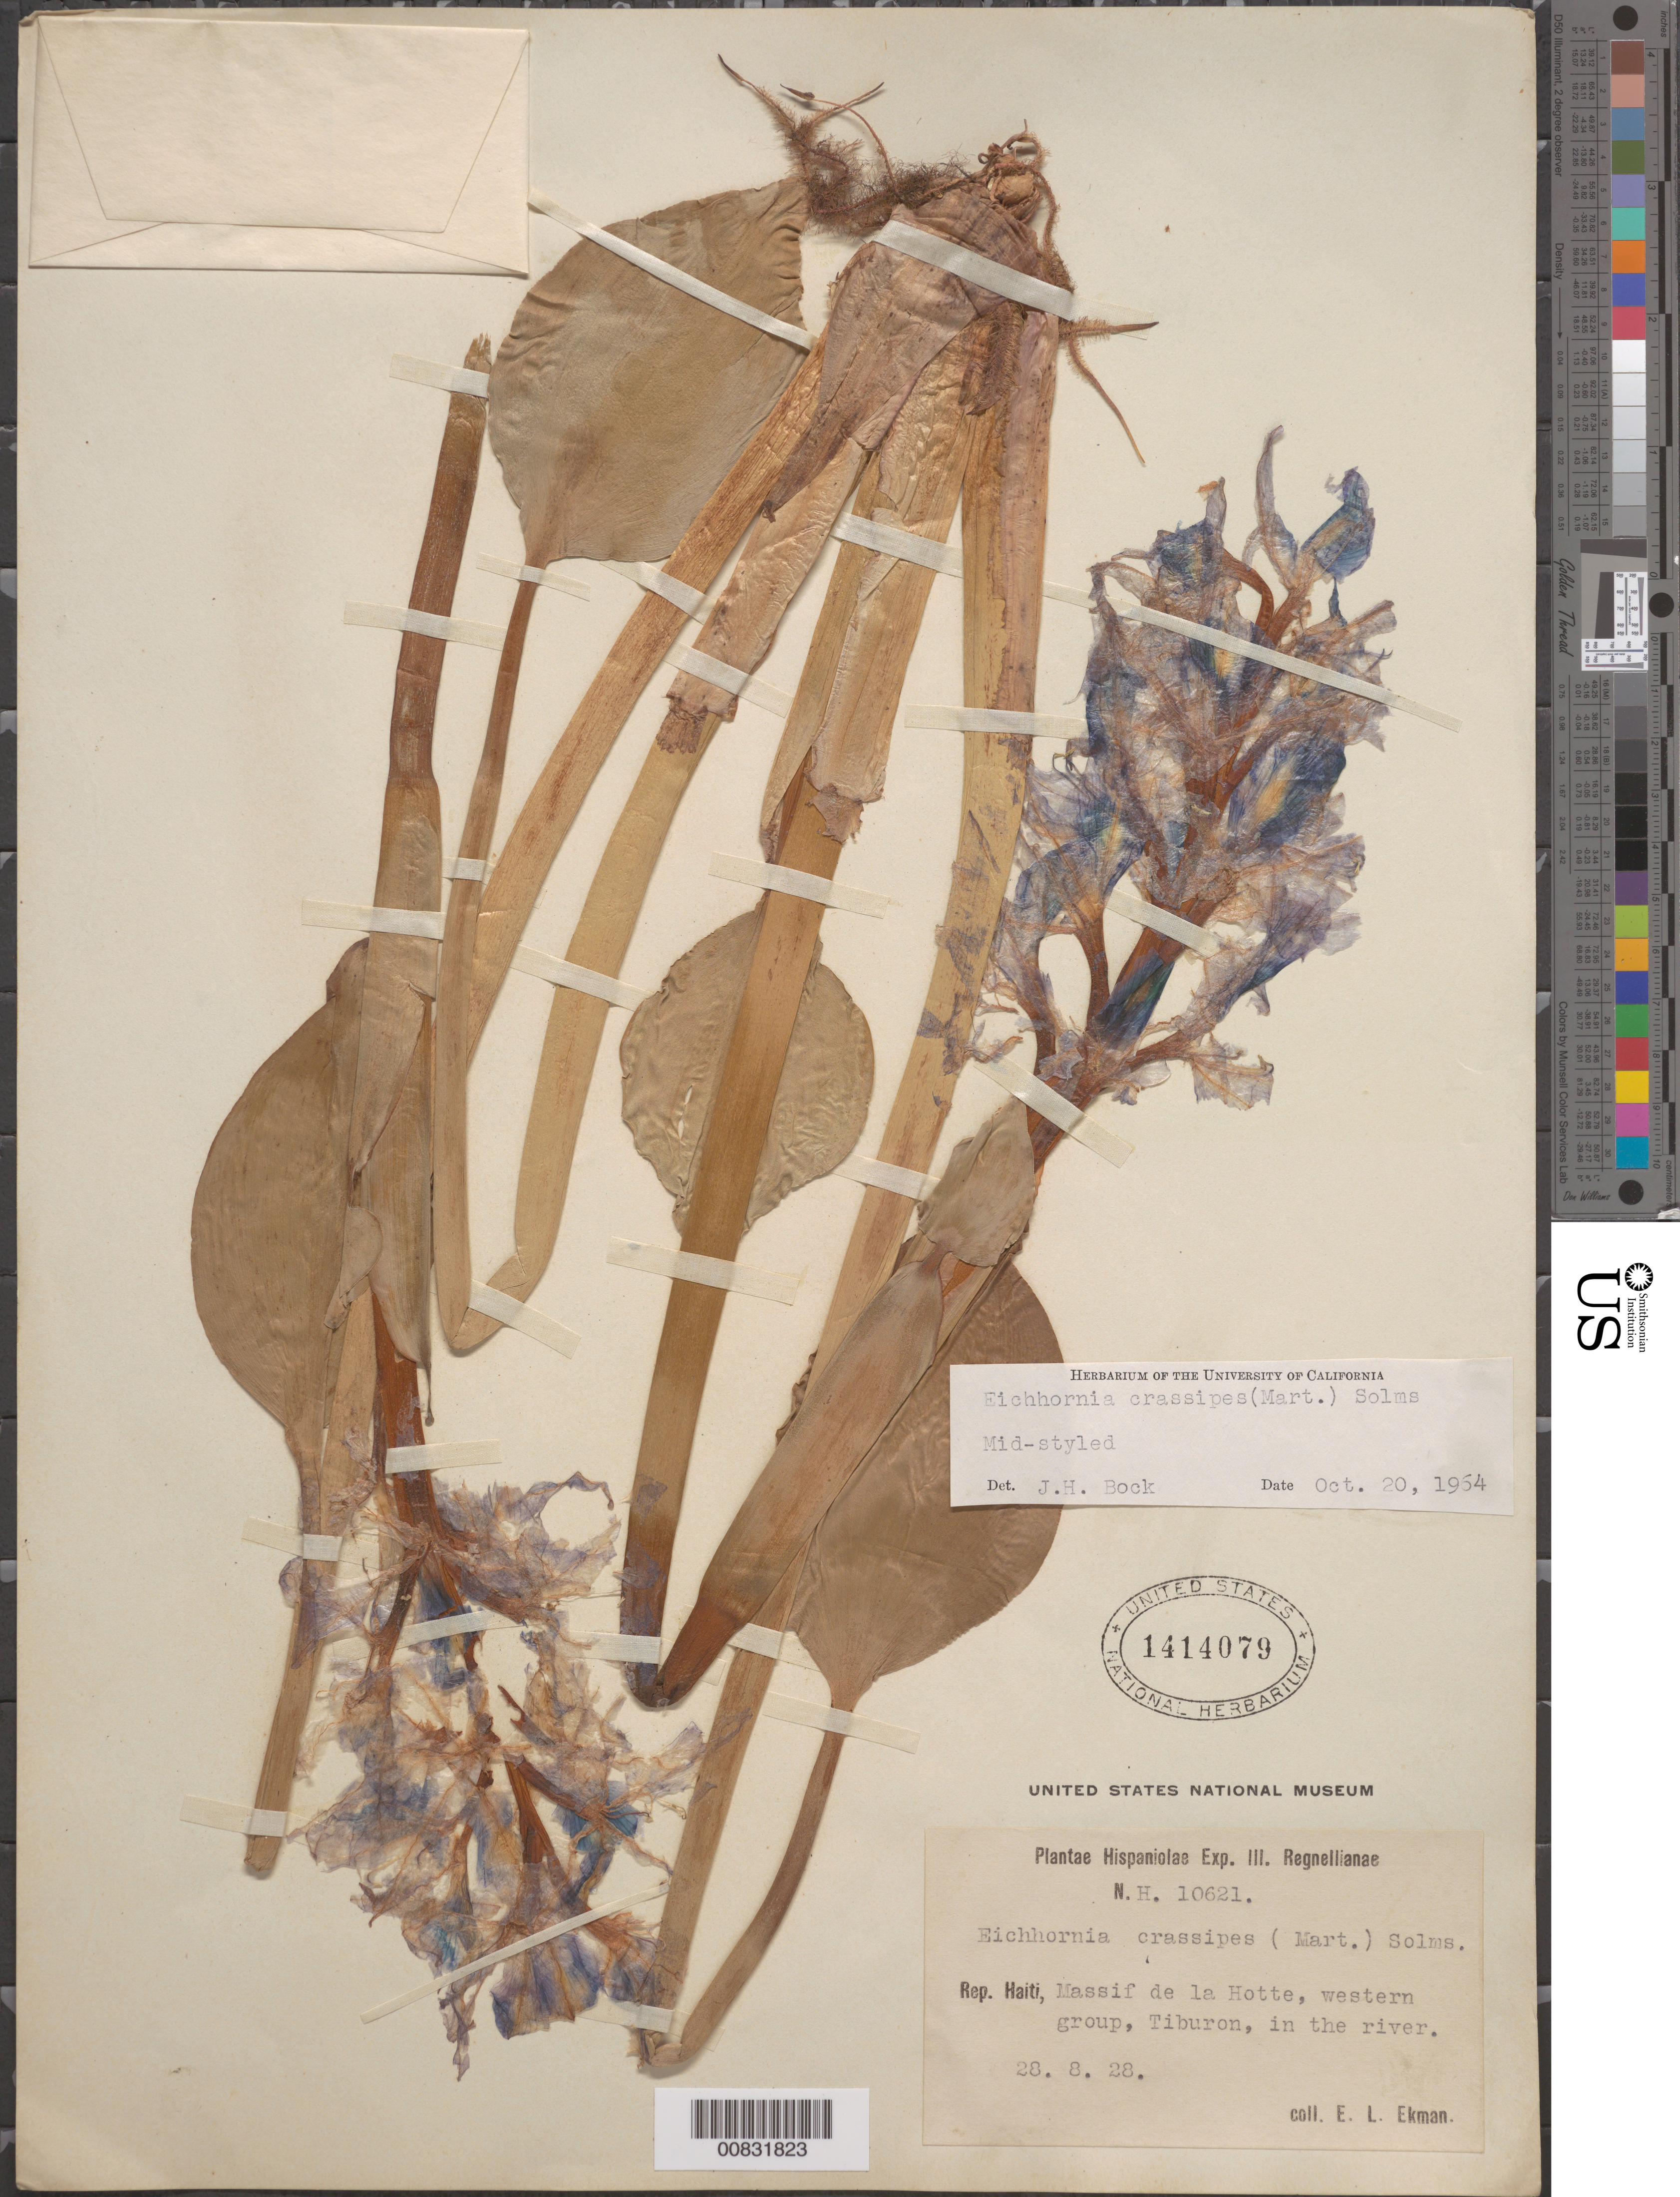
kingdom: Plantae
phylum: Tracheophyta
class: Liliopsida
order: Commelinales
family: Pontederiaceae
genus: Eichhornia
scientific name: Eichhornia crassipes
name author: (Mart.) Solms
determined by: Bock, J. H.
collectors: E. L. Ekman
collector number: H 10621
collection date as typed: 28 Aug 1928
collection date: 1928-08-28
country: Haiti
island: Hispaniola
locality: Massif de la Hotte, western group, Tiburon. In the river.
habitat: In river.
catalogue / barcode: US 1414079